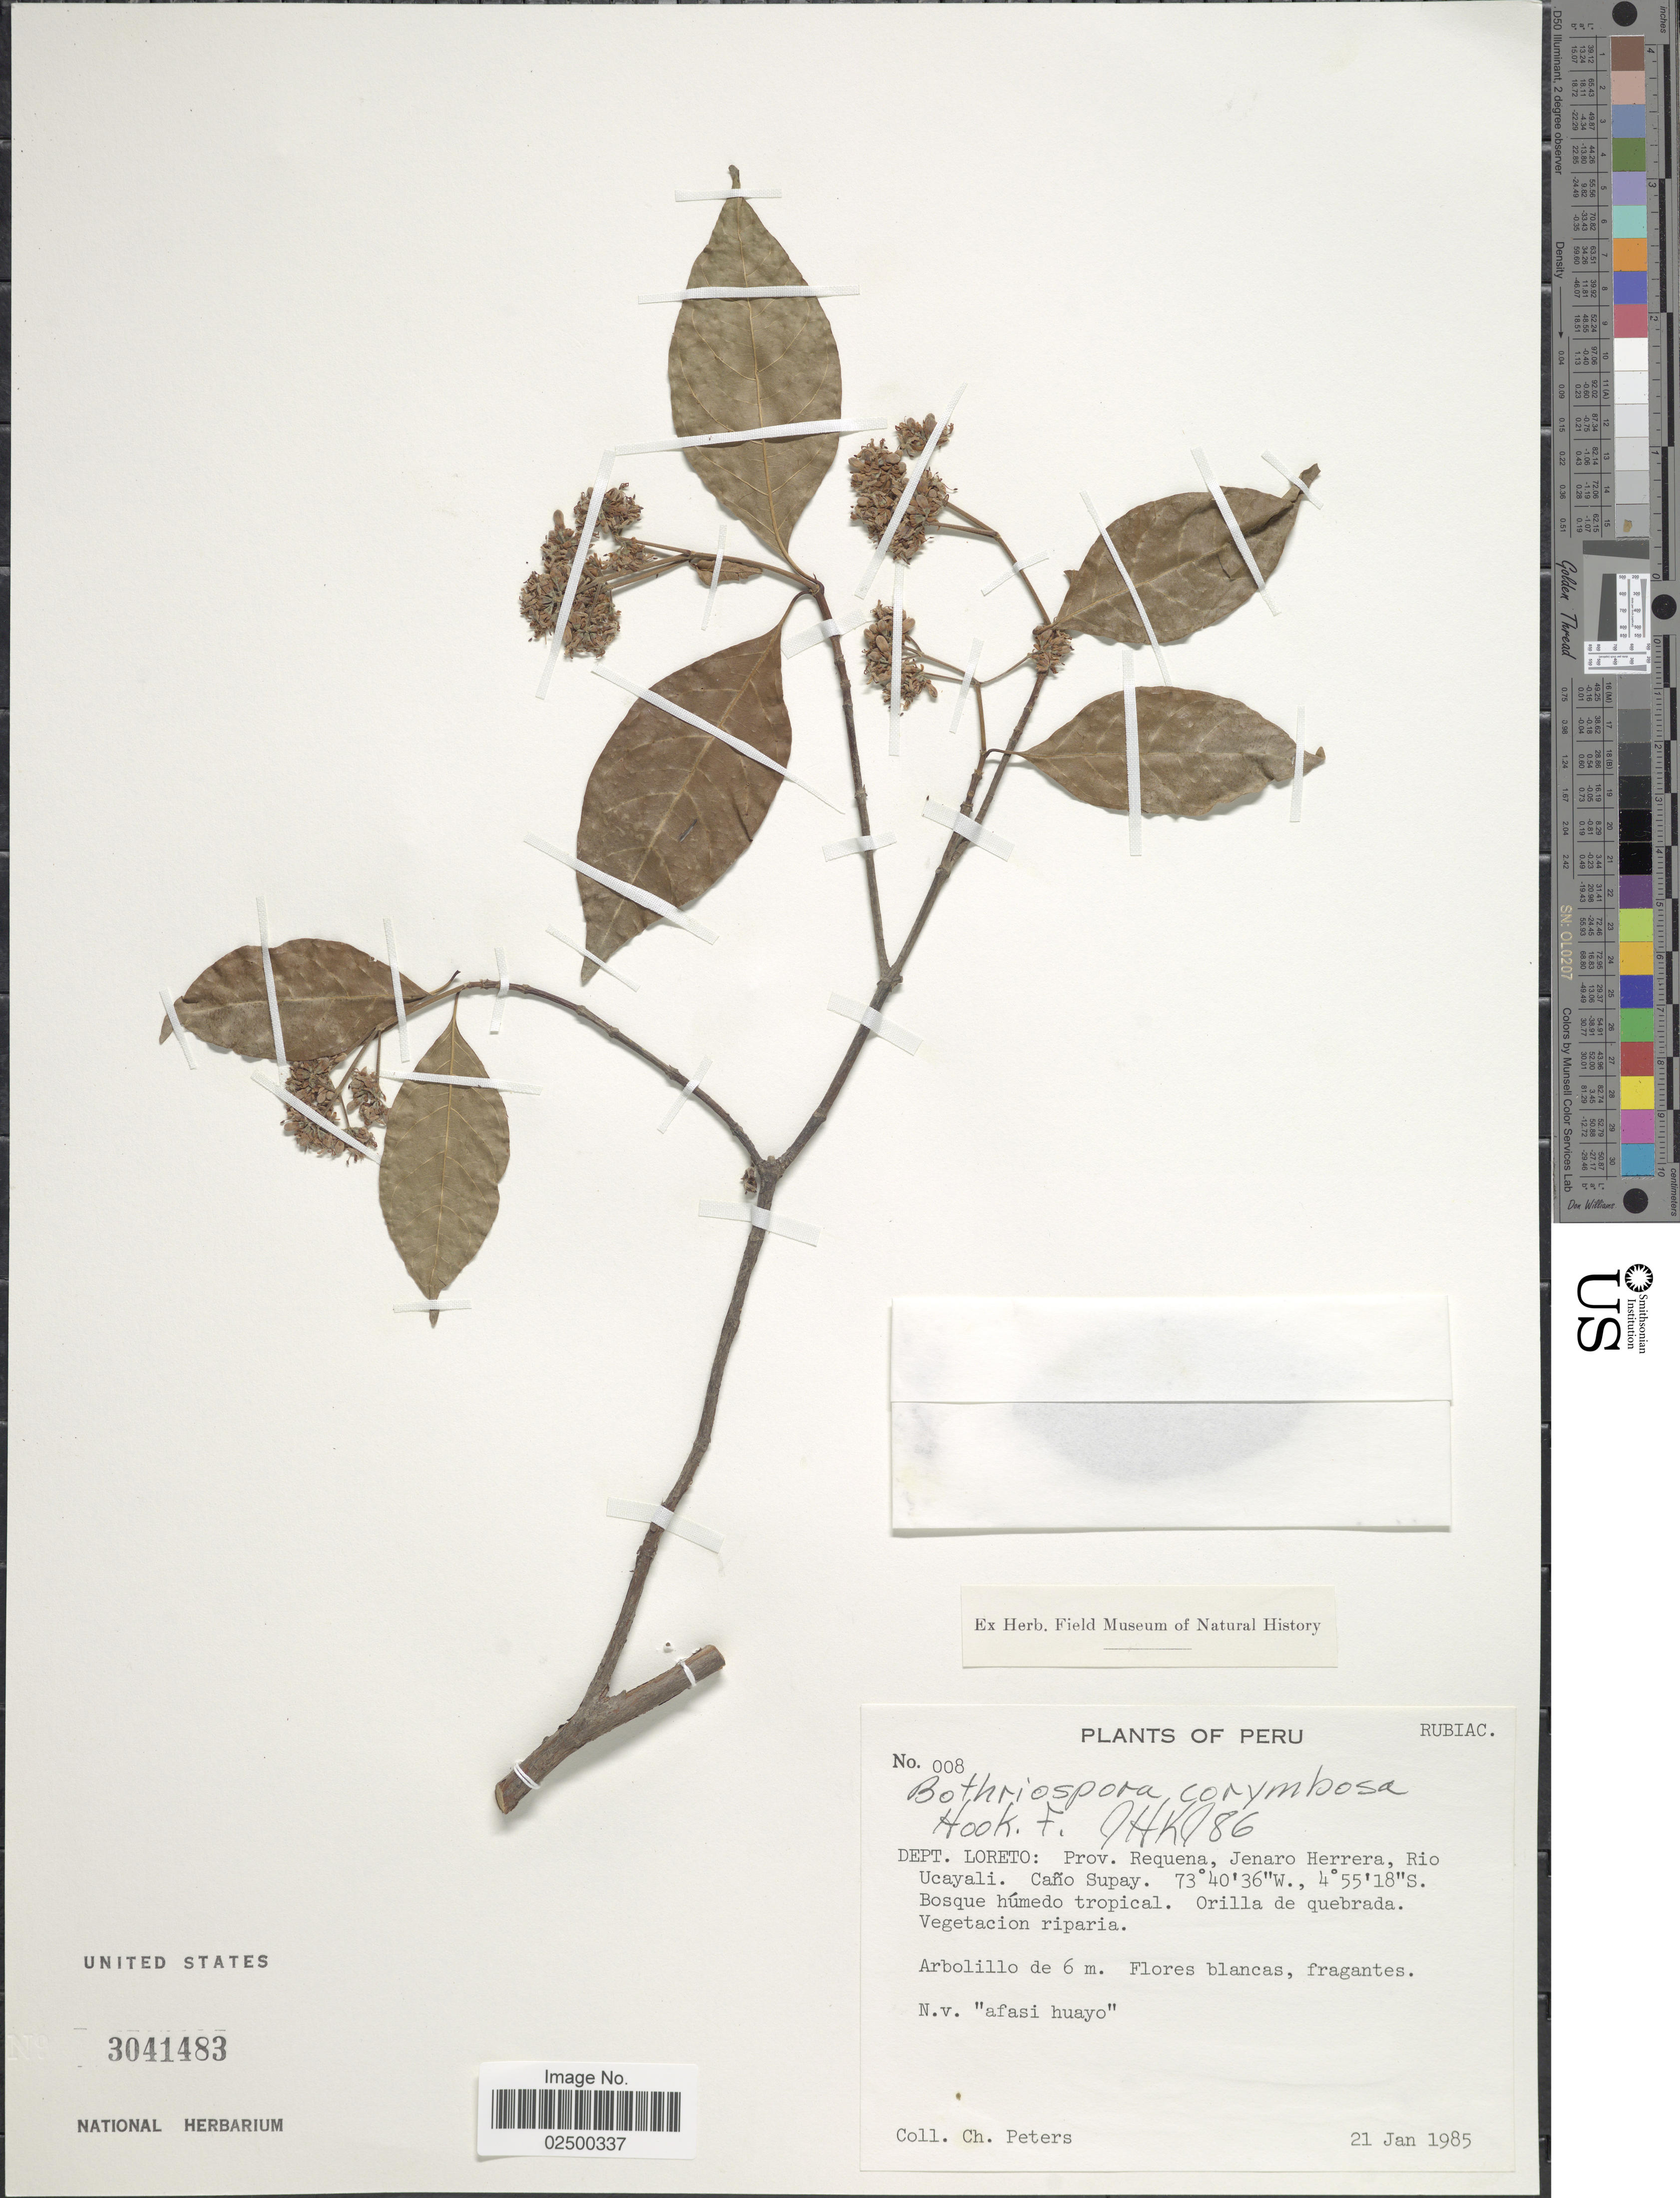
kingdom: Plantae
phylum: Tracheophyta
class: Magnoliopsida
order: Gentianales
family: Rubiaceae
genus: Bothriospora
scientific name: Bothriospora corymbosa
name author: (Benth.) Hook. f.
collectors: C. Peters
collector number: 008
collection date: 1985-01-21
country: Peru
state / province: Loreto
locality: Prov. Requena, Jenaro Herrera, Rio Ucayali, Cano Supay, bosque humedo tropical, Orilla de quebrada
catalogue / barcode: US 3041483